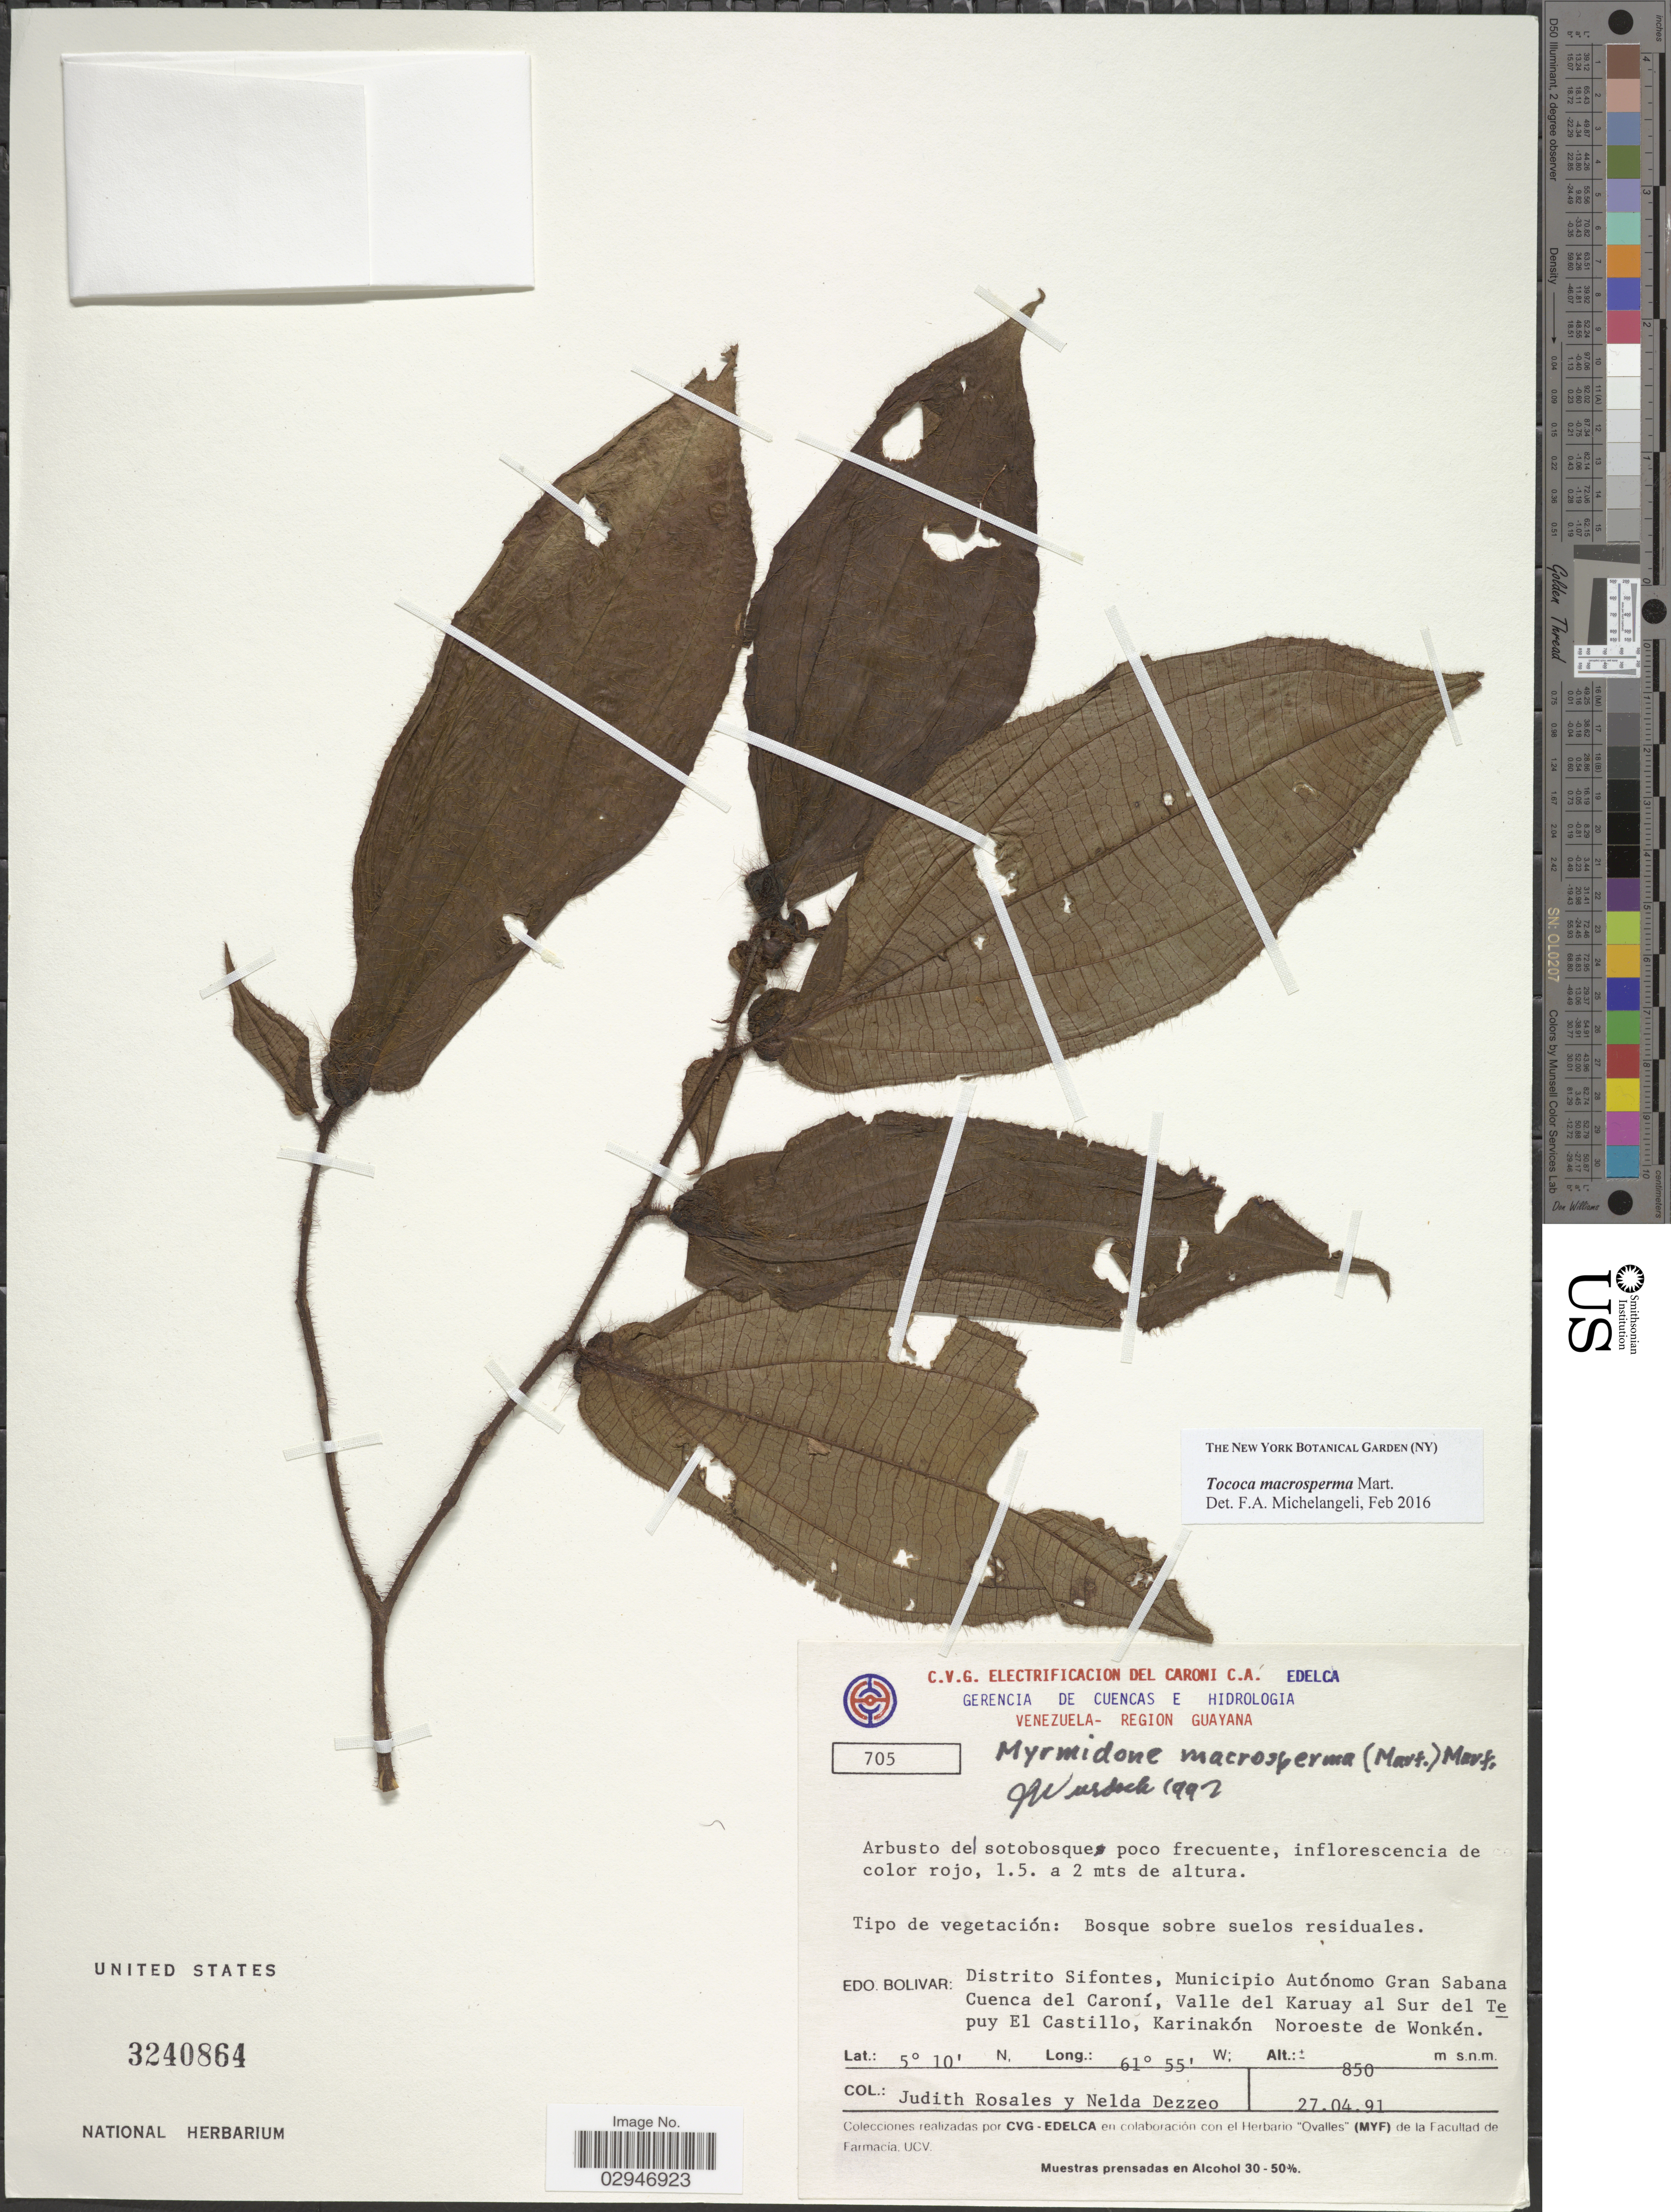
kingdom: Plantae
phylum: Tracheophyta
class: Magnoliopsida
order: Myrtales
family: Melastomataceae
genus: Tococa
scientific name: Tococa macrosperma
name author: Mart.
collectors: J. Rosales & N. Dezzeo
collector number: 705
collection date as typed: Transcribed d/m/y: 27/4/91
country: Venezuela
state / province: Bolivar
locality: Distrito Sifontes, Municipio Autónomo Gran Sabana Cuenca del Caroní, Valley del Karuay al Sur del Tepuy El Castillo, Karinakón Noroeste de Wonkén.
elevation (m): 850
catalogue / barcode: US 3240864